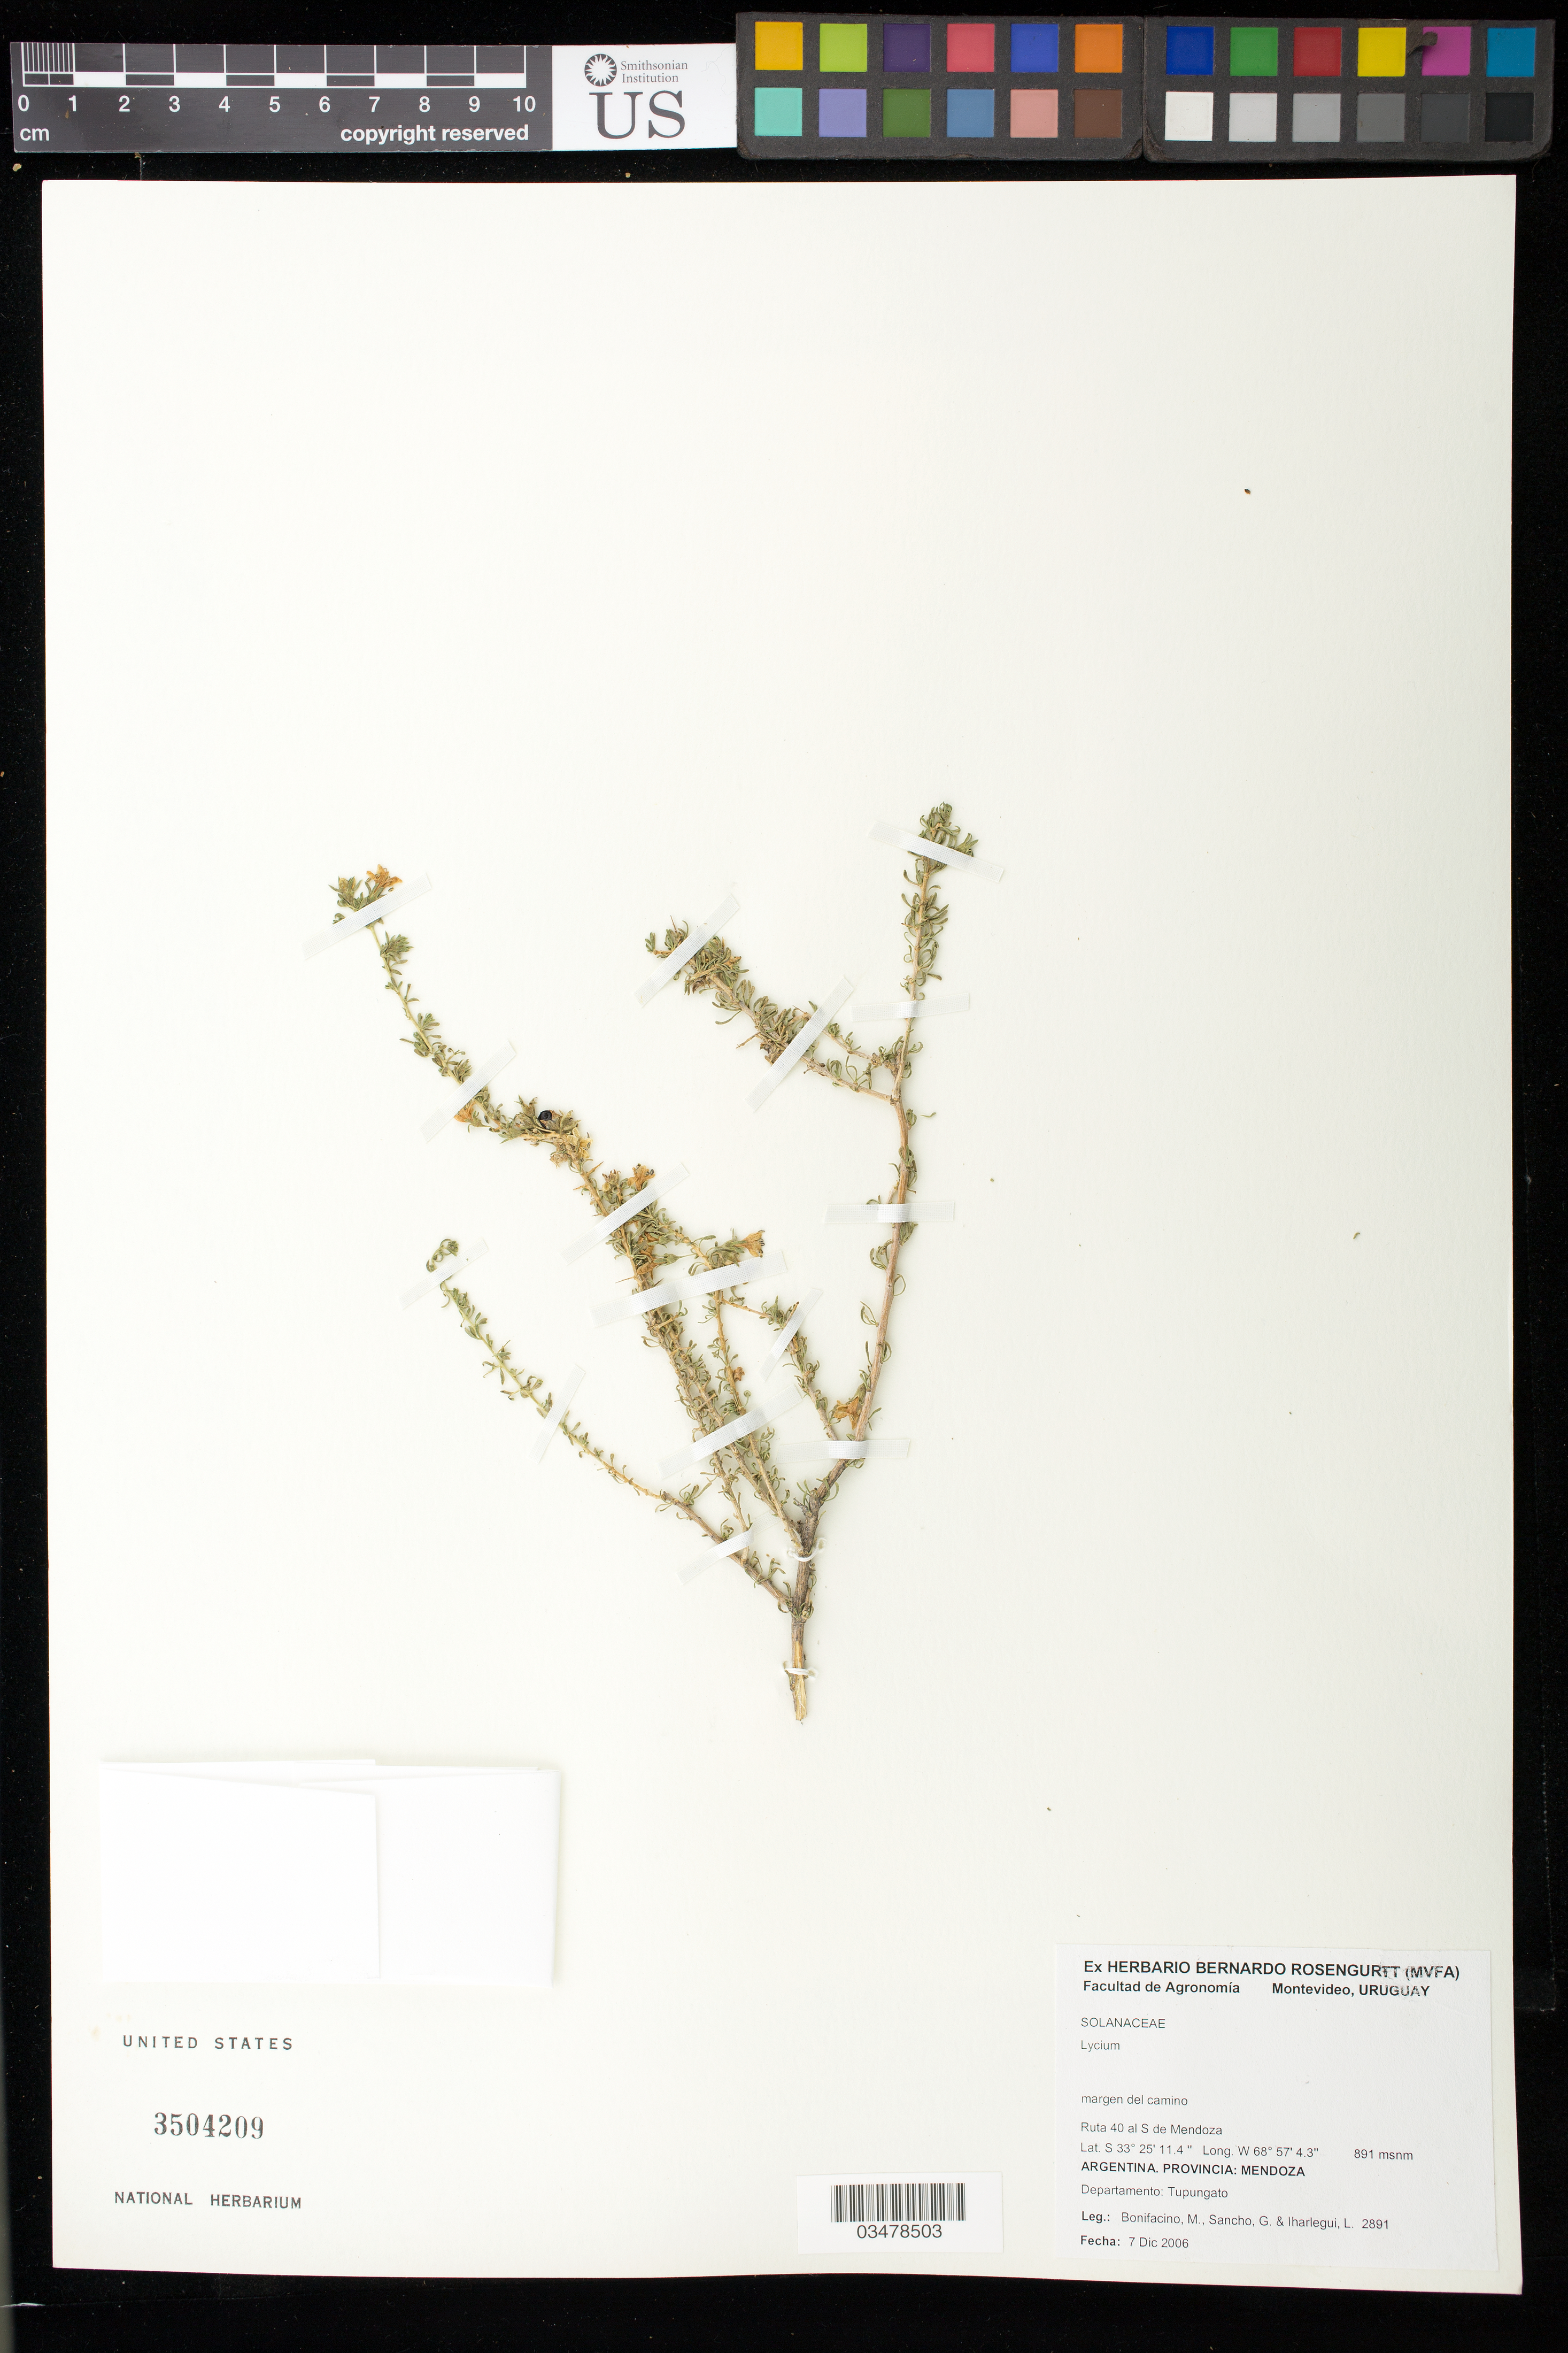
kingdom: Plantae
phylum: Tracheophyta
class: Magnoliopsida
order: Solanales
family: Solanaceae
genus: Lycium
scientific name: Lycium sp.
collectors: M. Bonifacino, G. Sancho & L. Iharlegui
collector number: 2891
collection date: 2006-12-07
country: Argentina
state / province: Mendoza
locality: Ruta 40 al S de Mendoza. Departamento: Tupungato.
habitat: Margen del camino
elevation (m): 891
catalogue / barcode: US 3504209